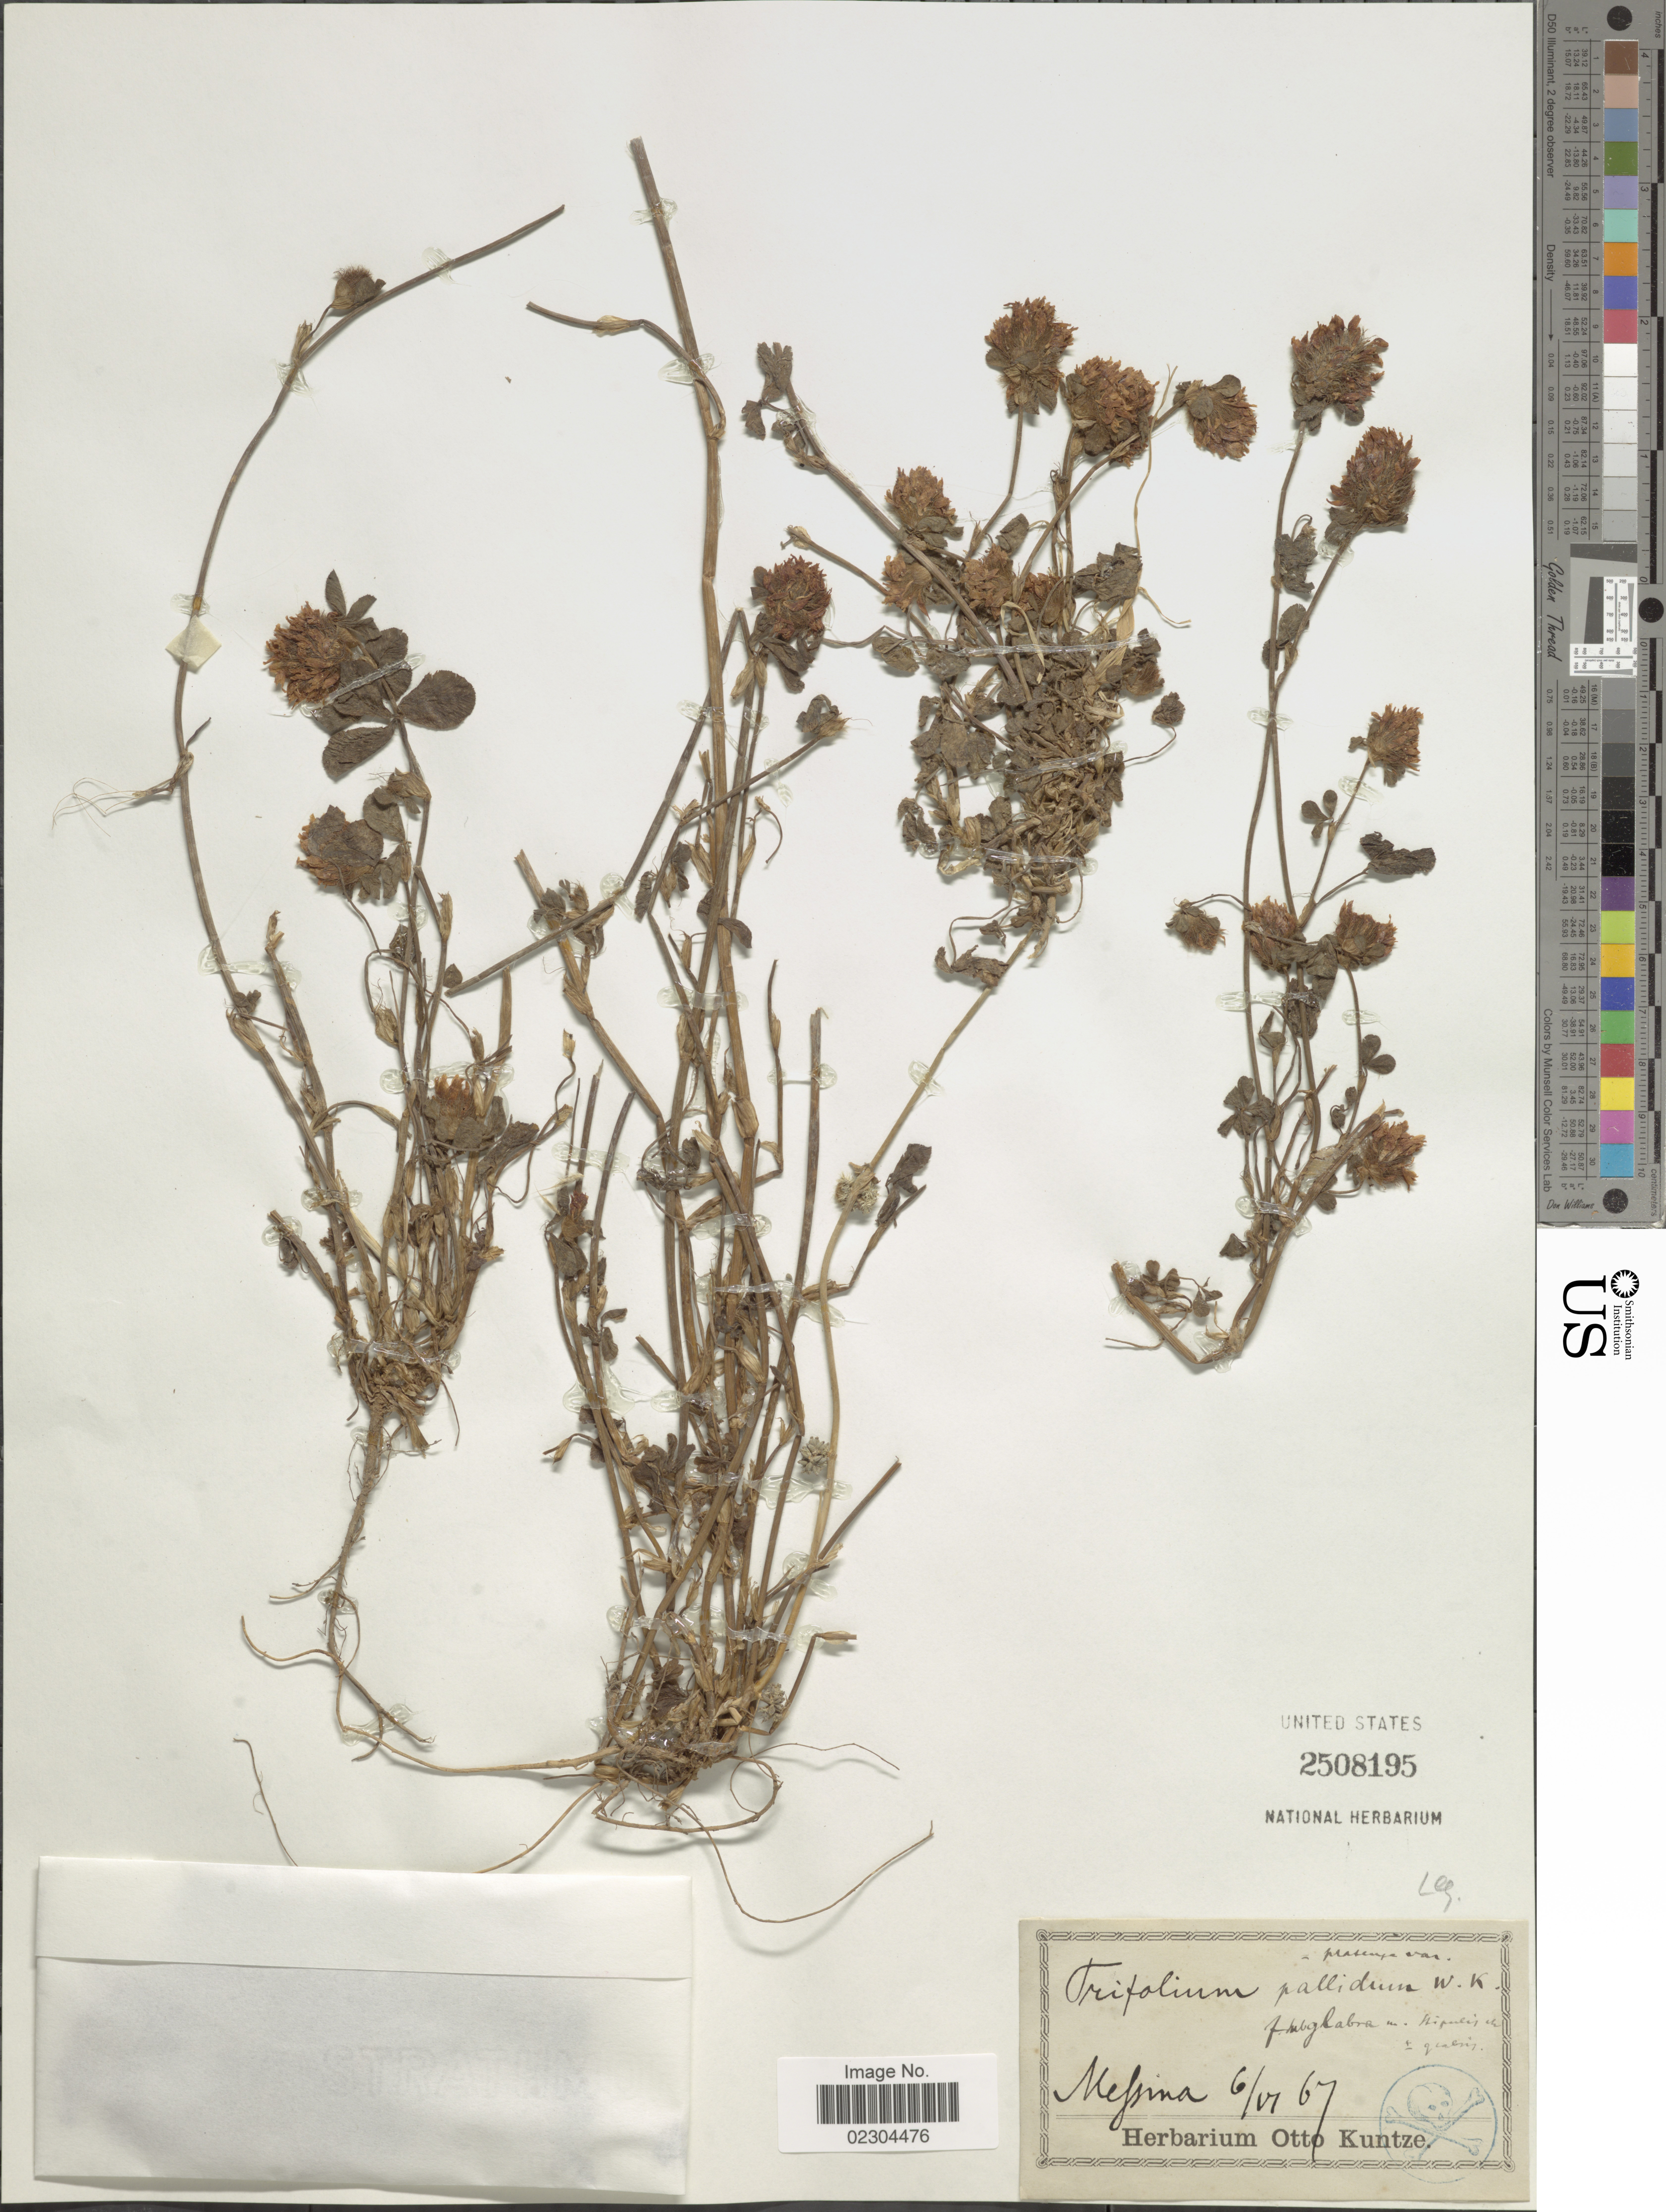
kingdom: Plantae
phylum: Tracheophyta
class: Magnoliopsida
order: Fabales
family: Fabaceae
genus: Trifolium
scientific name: Trifolium pallidum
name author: Waldst. & Kit.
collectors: ex herb. Otto Kuntze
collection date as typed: Transcribed d/m/y: 6/6/67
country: Italy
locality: Messina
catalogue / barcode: US 2508195